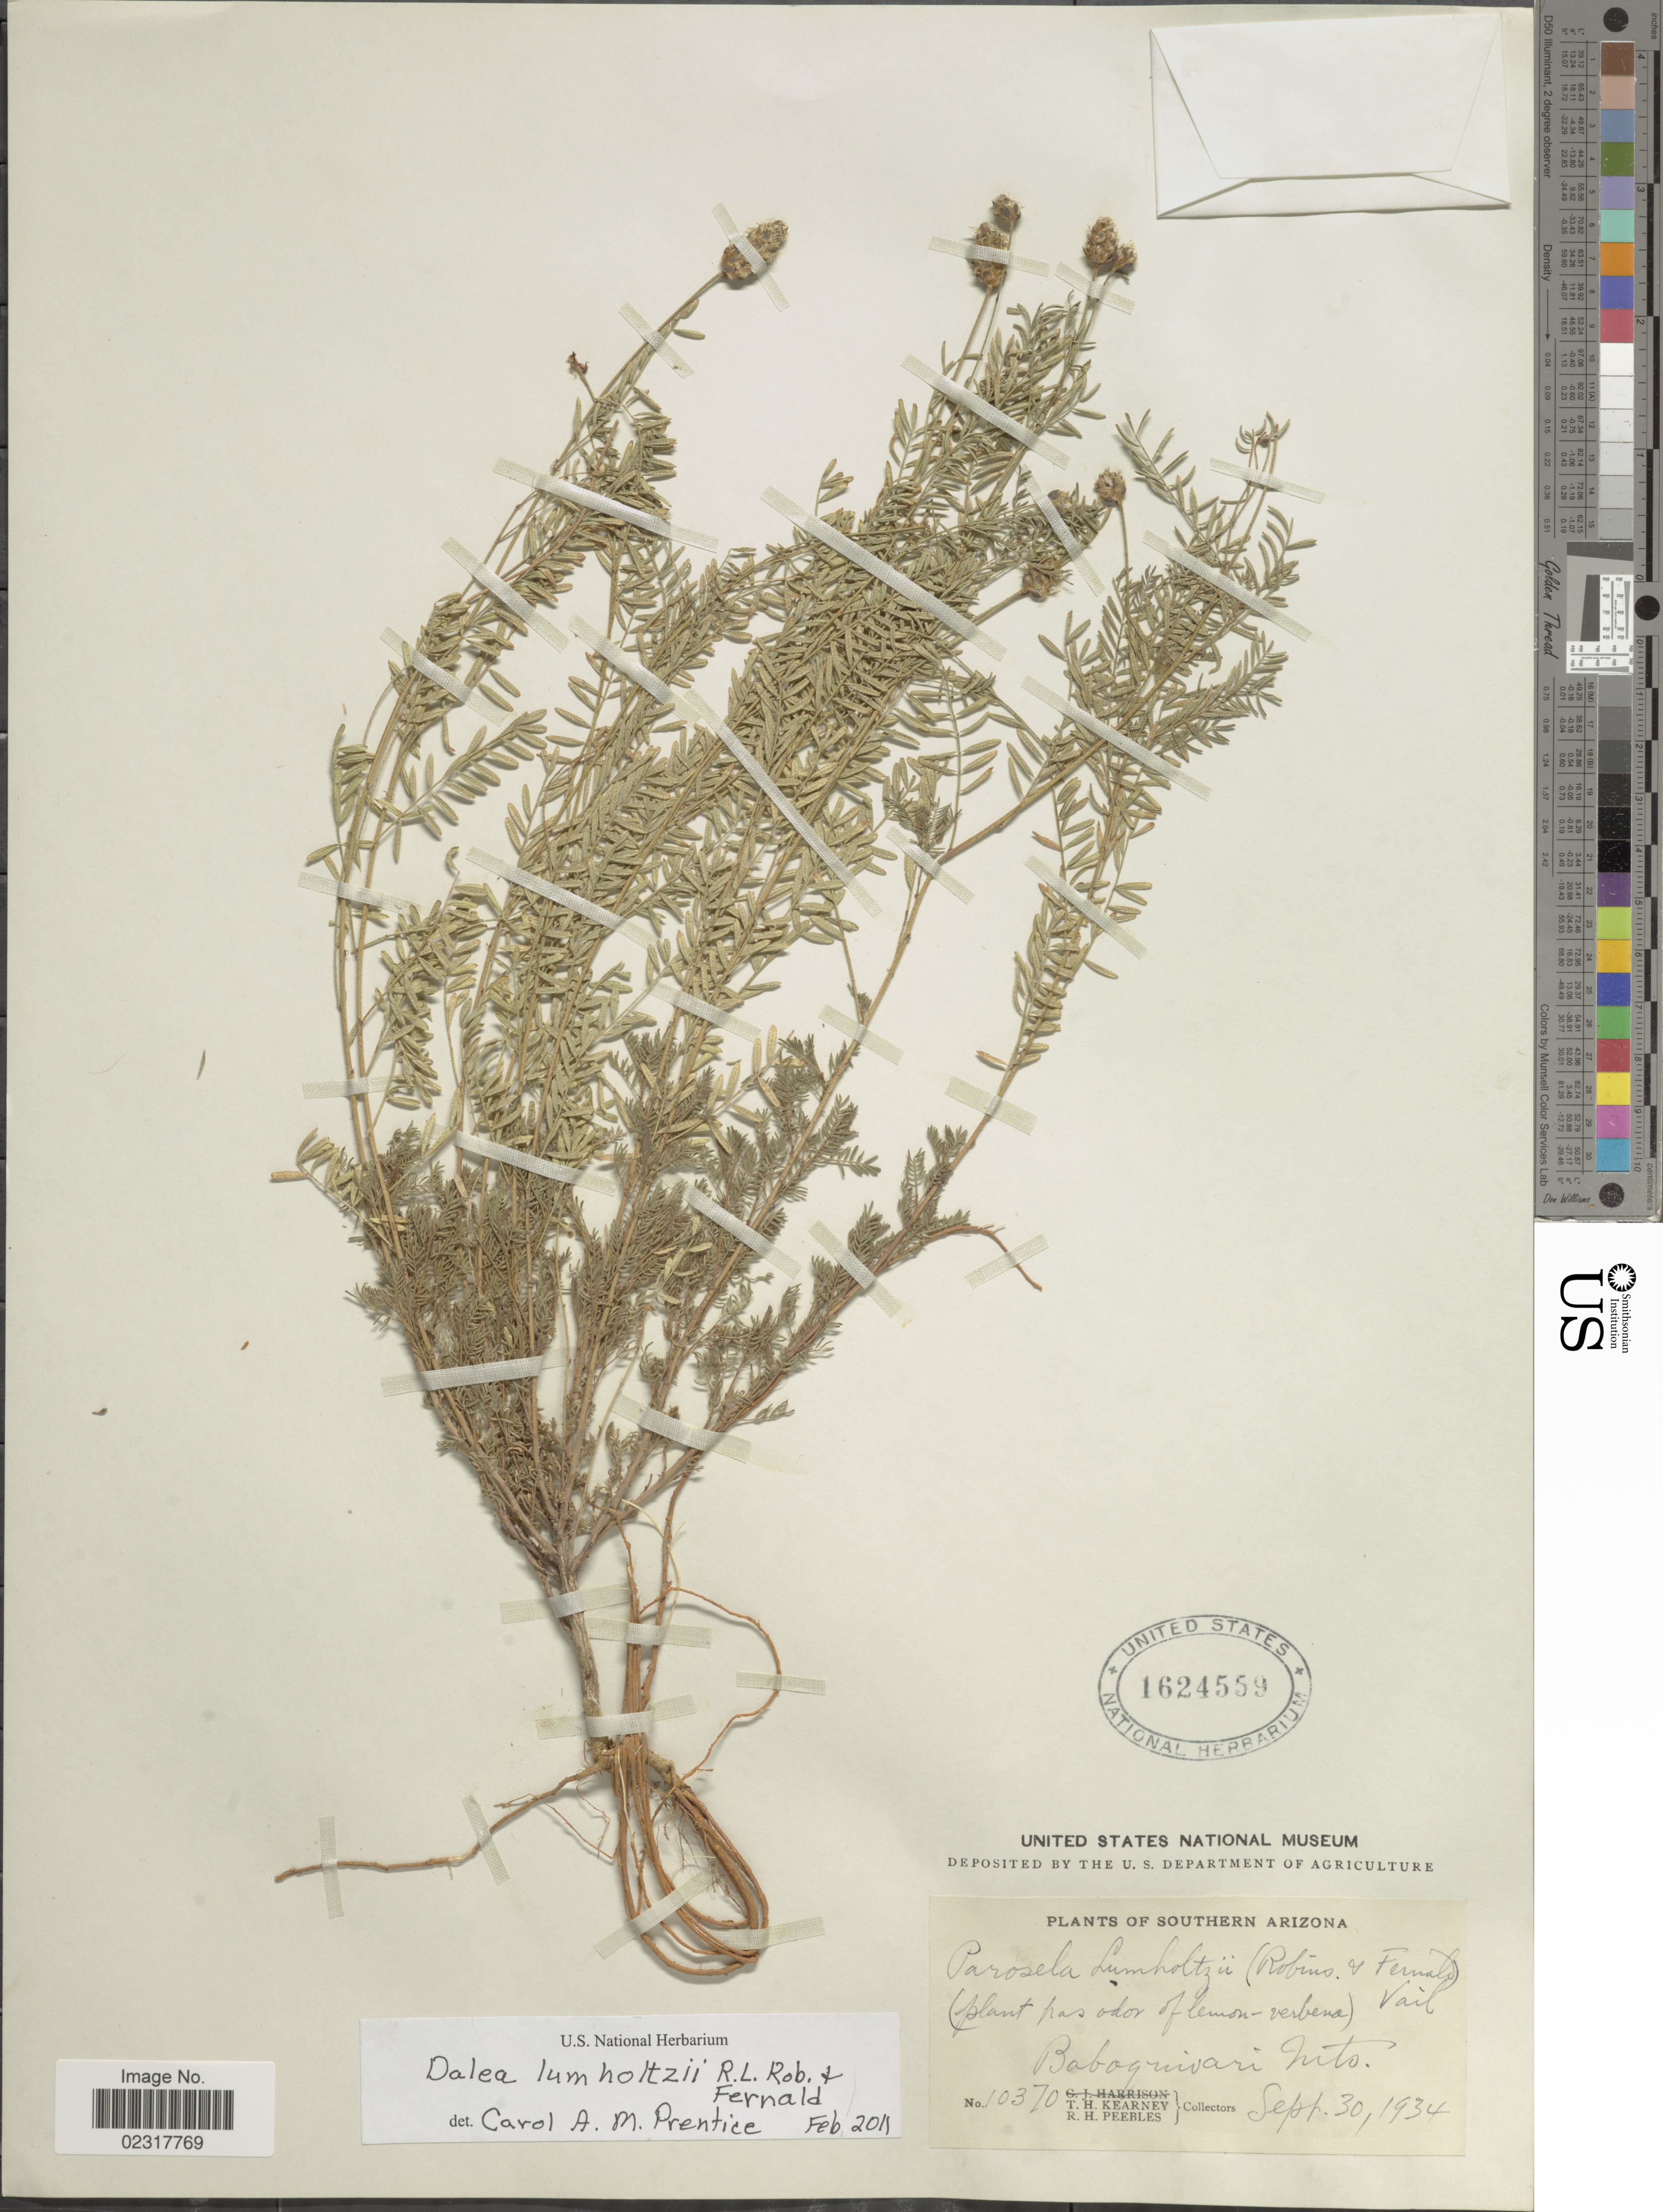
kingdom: Plantae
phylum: Tracheophyta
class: Magnoliopsida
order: Fabales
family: Fabaceae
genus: Dalea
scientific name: Dalea lumholtzii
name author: B.L. Rob. & Fernald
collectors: T. H. Kearney & R. H. Peebles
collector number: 10370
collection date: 1934-09-30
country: United States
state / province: Arizona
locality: Southern Arizona. Bobogrievari Mts.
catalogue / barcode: US 1624559